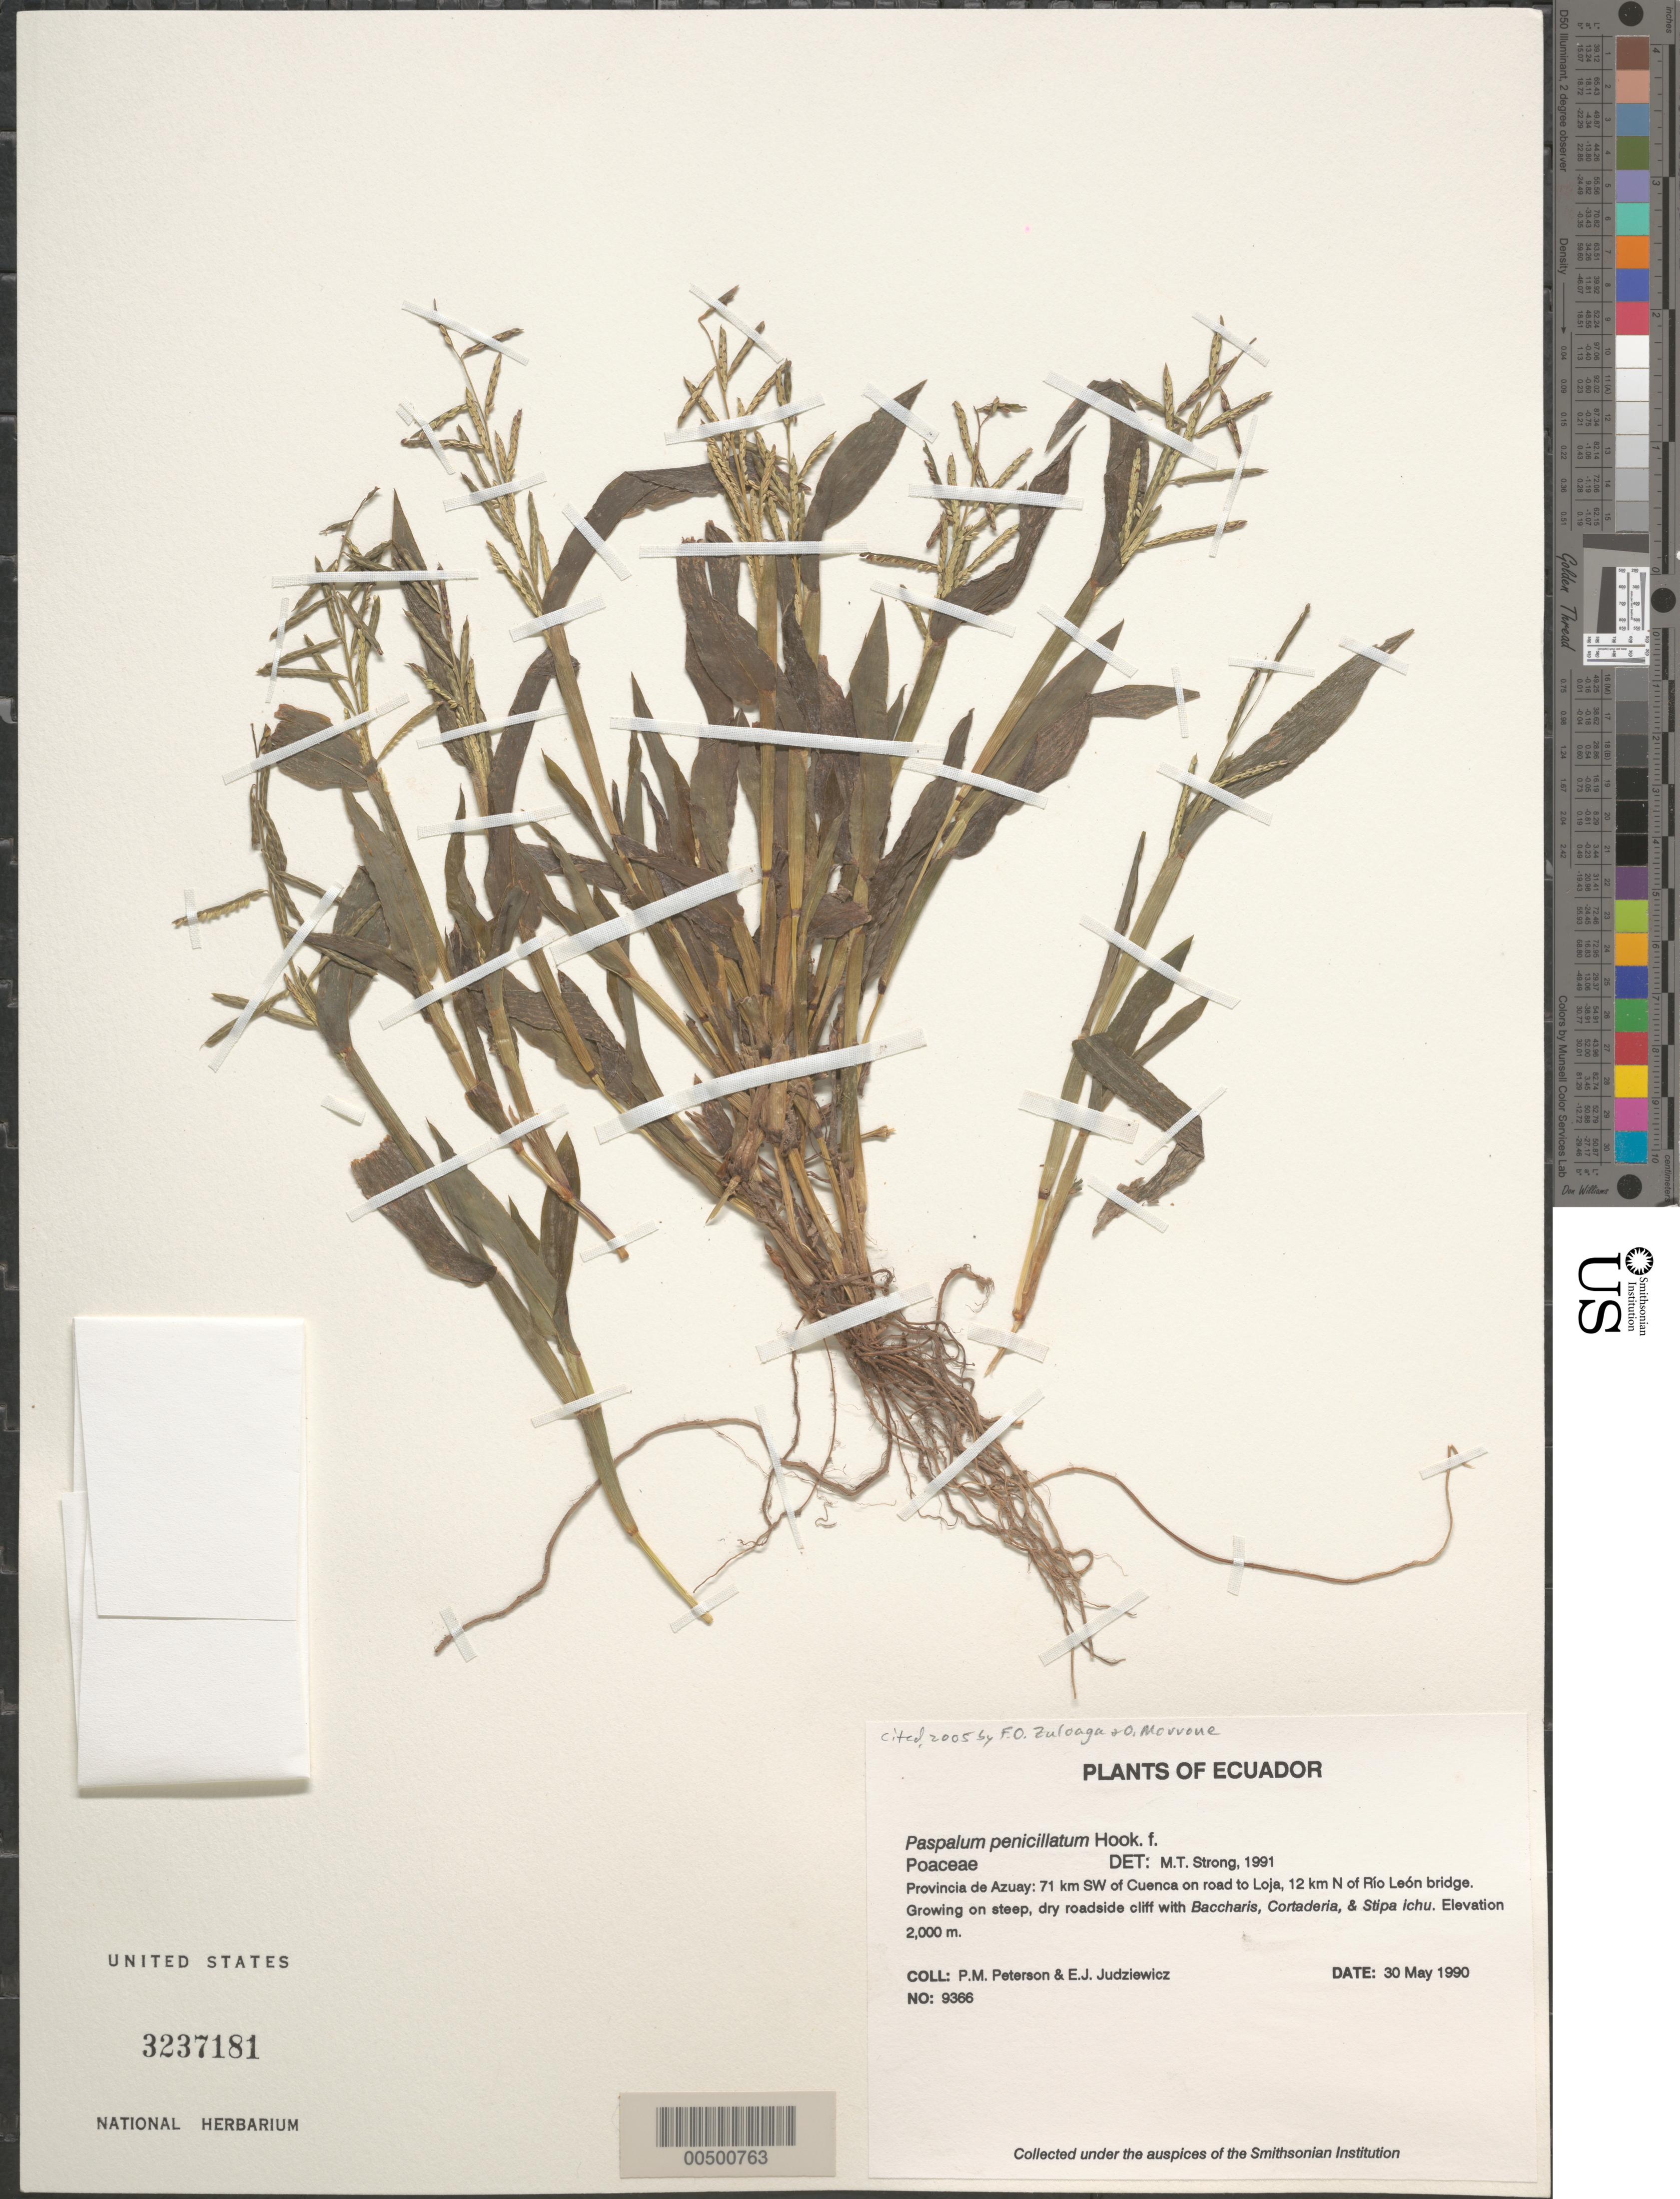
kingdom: Plantae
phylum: Tracheophyta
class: Liliopsida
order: Poales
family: Poaceae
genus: Paspalum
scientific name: Paspalum penicillatum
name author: Hook. f.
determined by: Strong, M. T., (US), Smithsonian Institution - National Museum of Natural History (UNITED STATES)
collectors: P. M. Peterson & E. J. Judziewicz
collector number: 09366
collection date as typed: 30 May 1990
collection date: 1990-05-30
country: Ecuador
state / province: Azuay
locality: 71 km SW ofCuenca on road to Loja, 12 km N of Río León bridge.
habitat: Growing on steep, dry roadside cliff with Baccharis, Cortaderia, & Stipa ichu.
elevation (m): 2000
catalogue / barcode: US 3237181